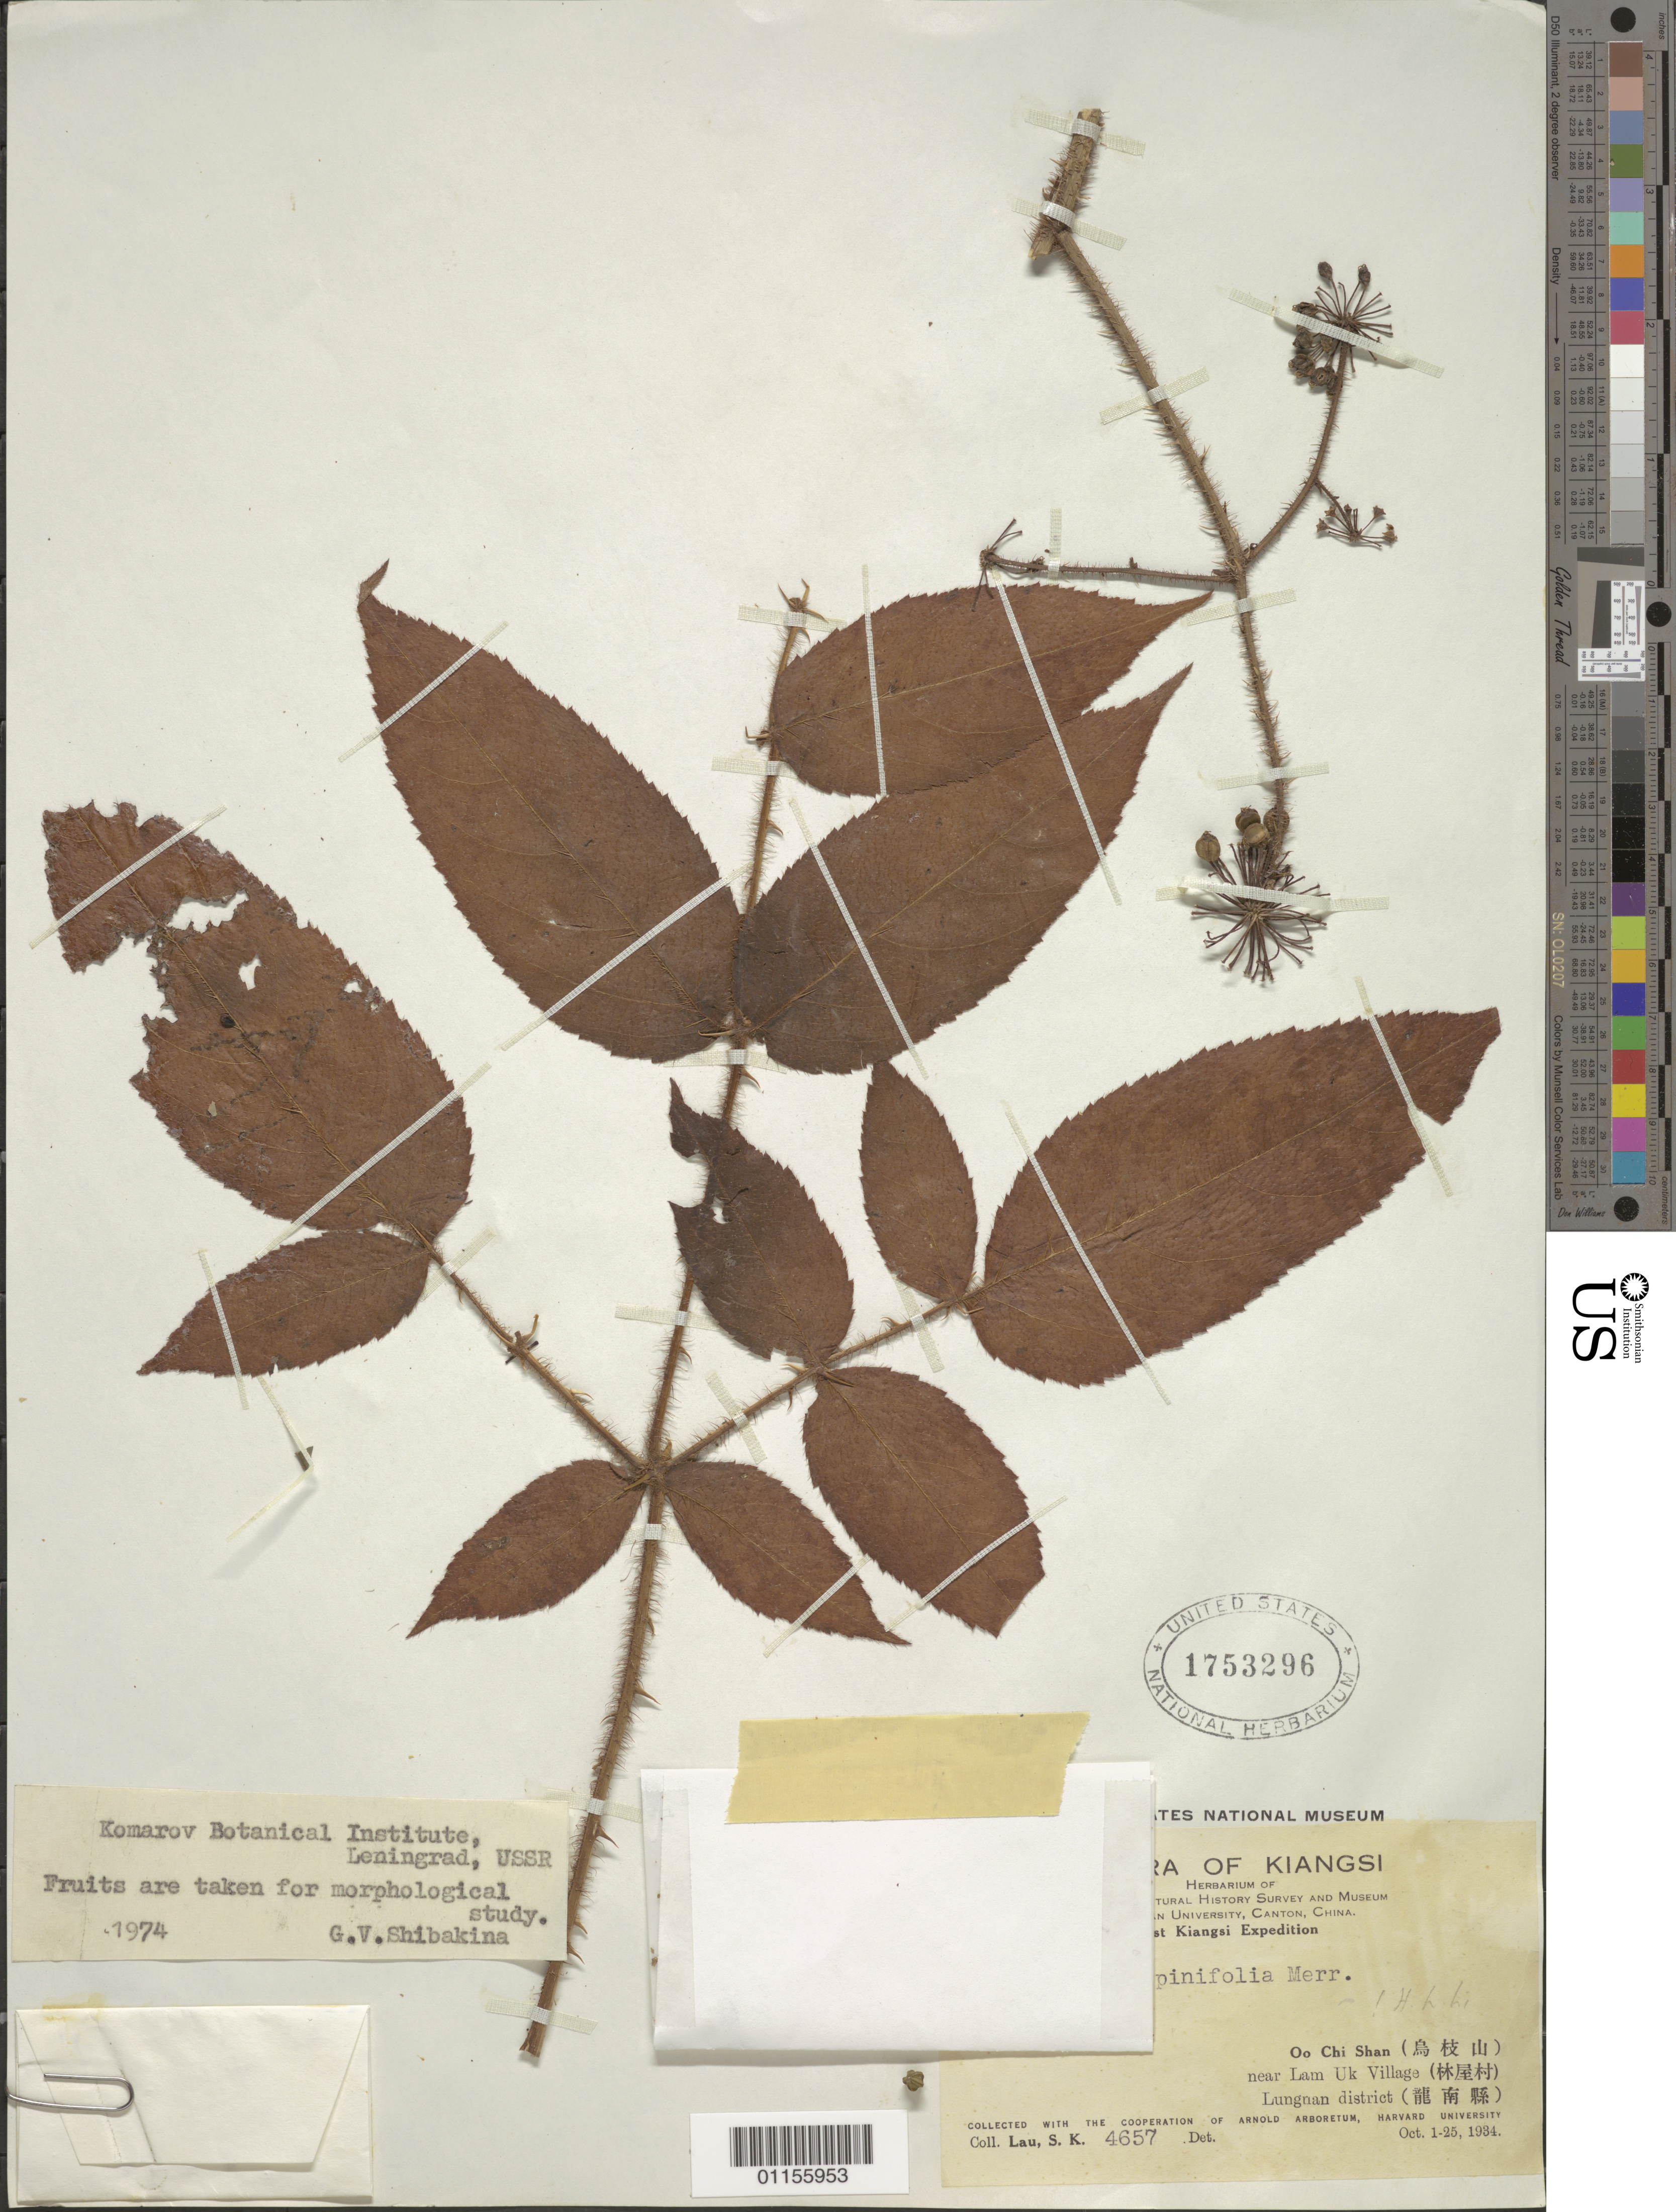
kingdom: Plantae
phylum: Tracheophyta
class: Magnoliopsida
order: Apiales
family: Araliaceae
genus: Aralia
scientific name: Aralia spinifolia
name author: Merr.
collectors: S. K. Lau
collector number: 4657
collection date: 1934-10-01/1934-10-25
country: China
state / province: Jiangxi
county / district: Lungnan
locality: Oo Chi Shan, near Lam Uk Village.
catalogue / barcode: US 1753296